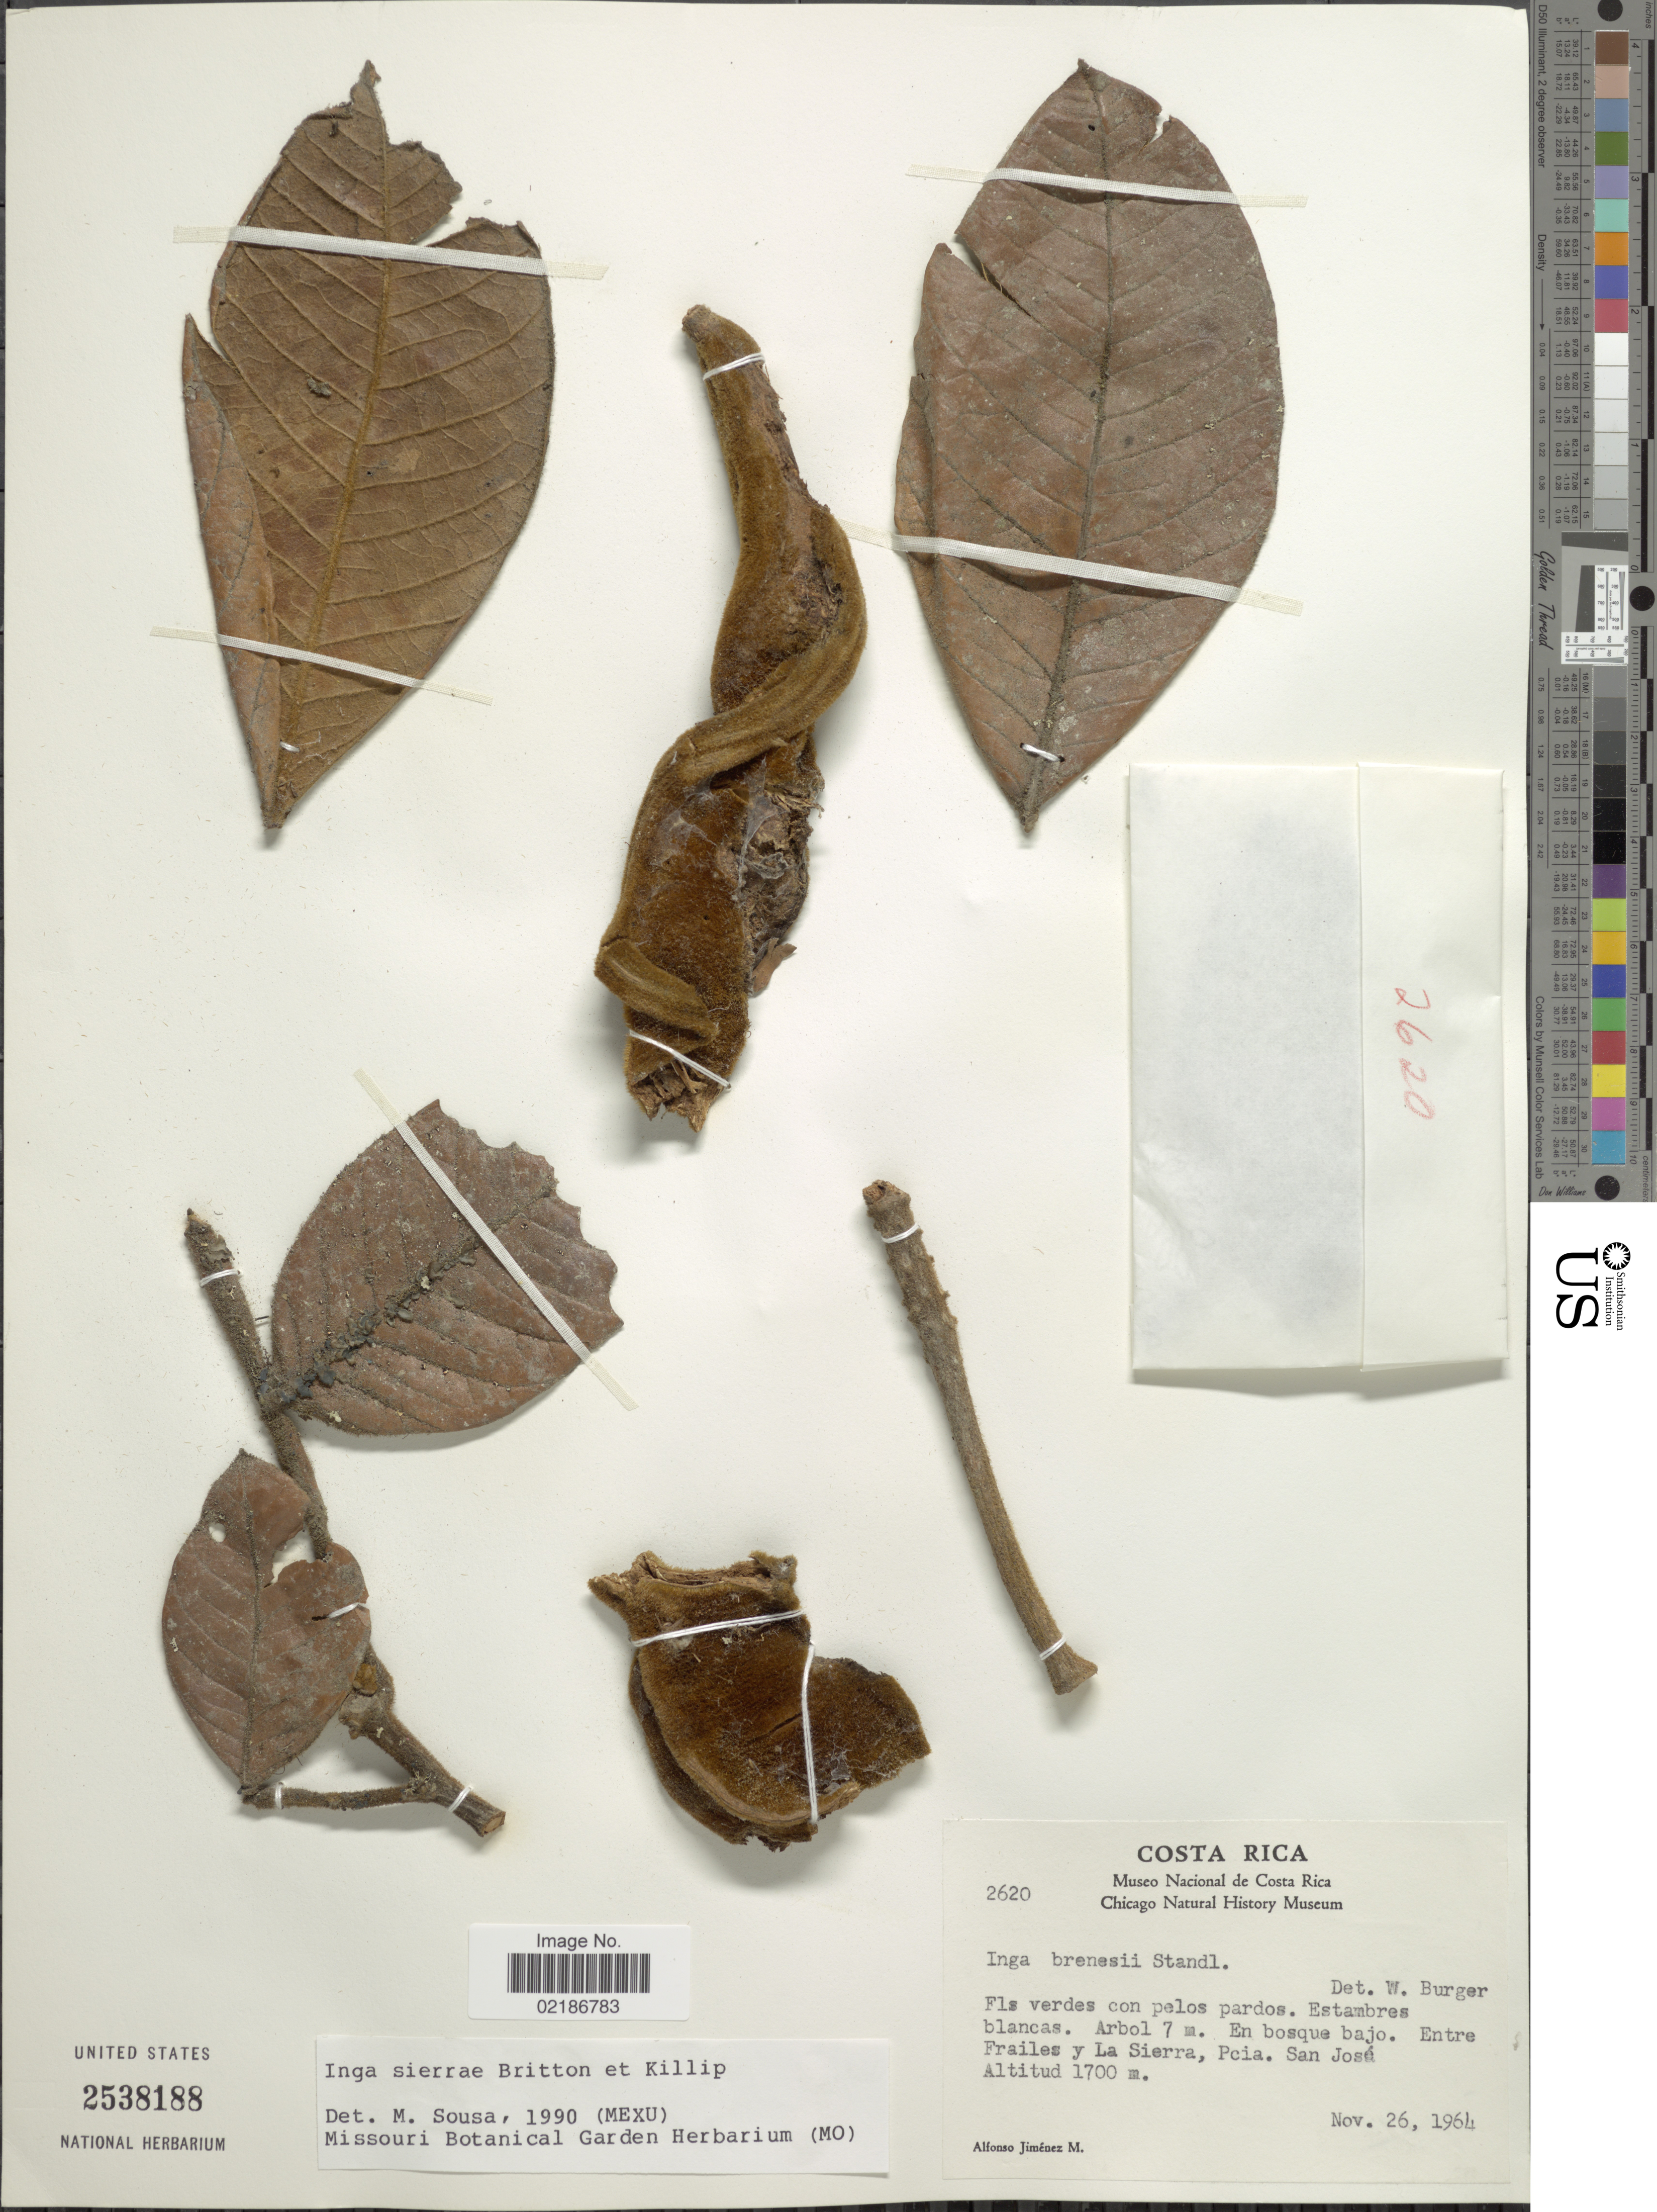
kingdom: Plantae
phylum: Tracheophyta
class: Magnoliopsida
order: Fabales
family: Fabaceae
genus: Inga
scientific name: Inga sierrae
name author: Britton & Killip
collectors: A. Jimenez M.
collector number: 2620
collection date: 1964-11-26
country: Costa Rica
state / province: San José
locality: Entre Frailes y La Sierra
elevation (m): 1700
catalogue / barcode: US 2538188